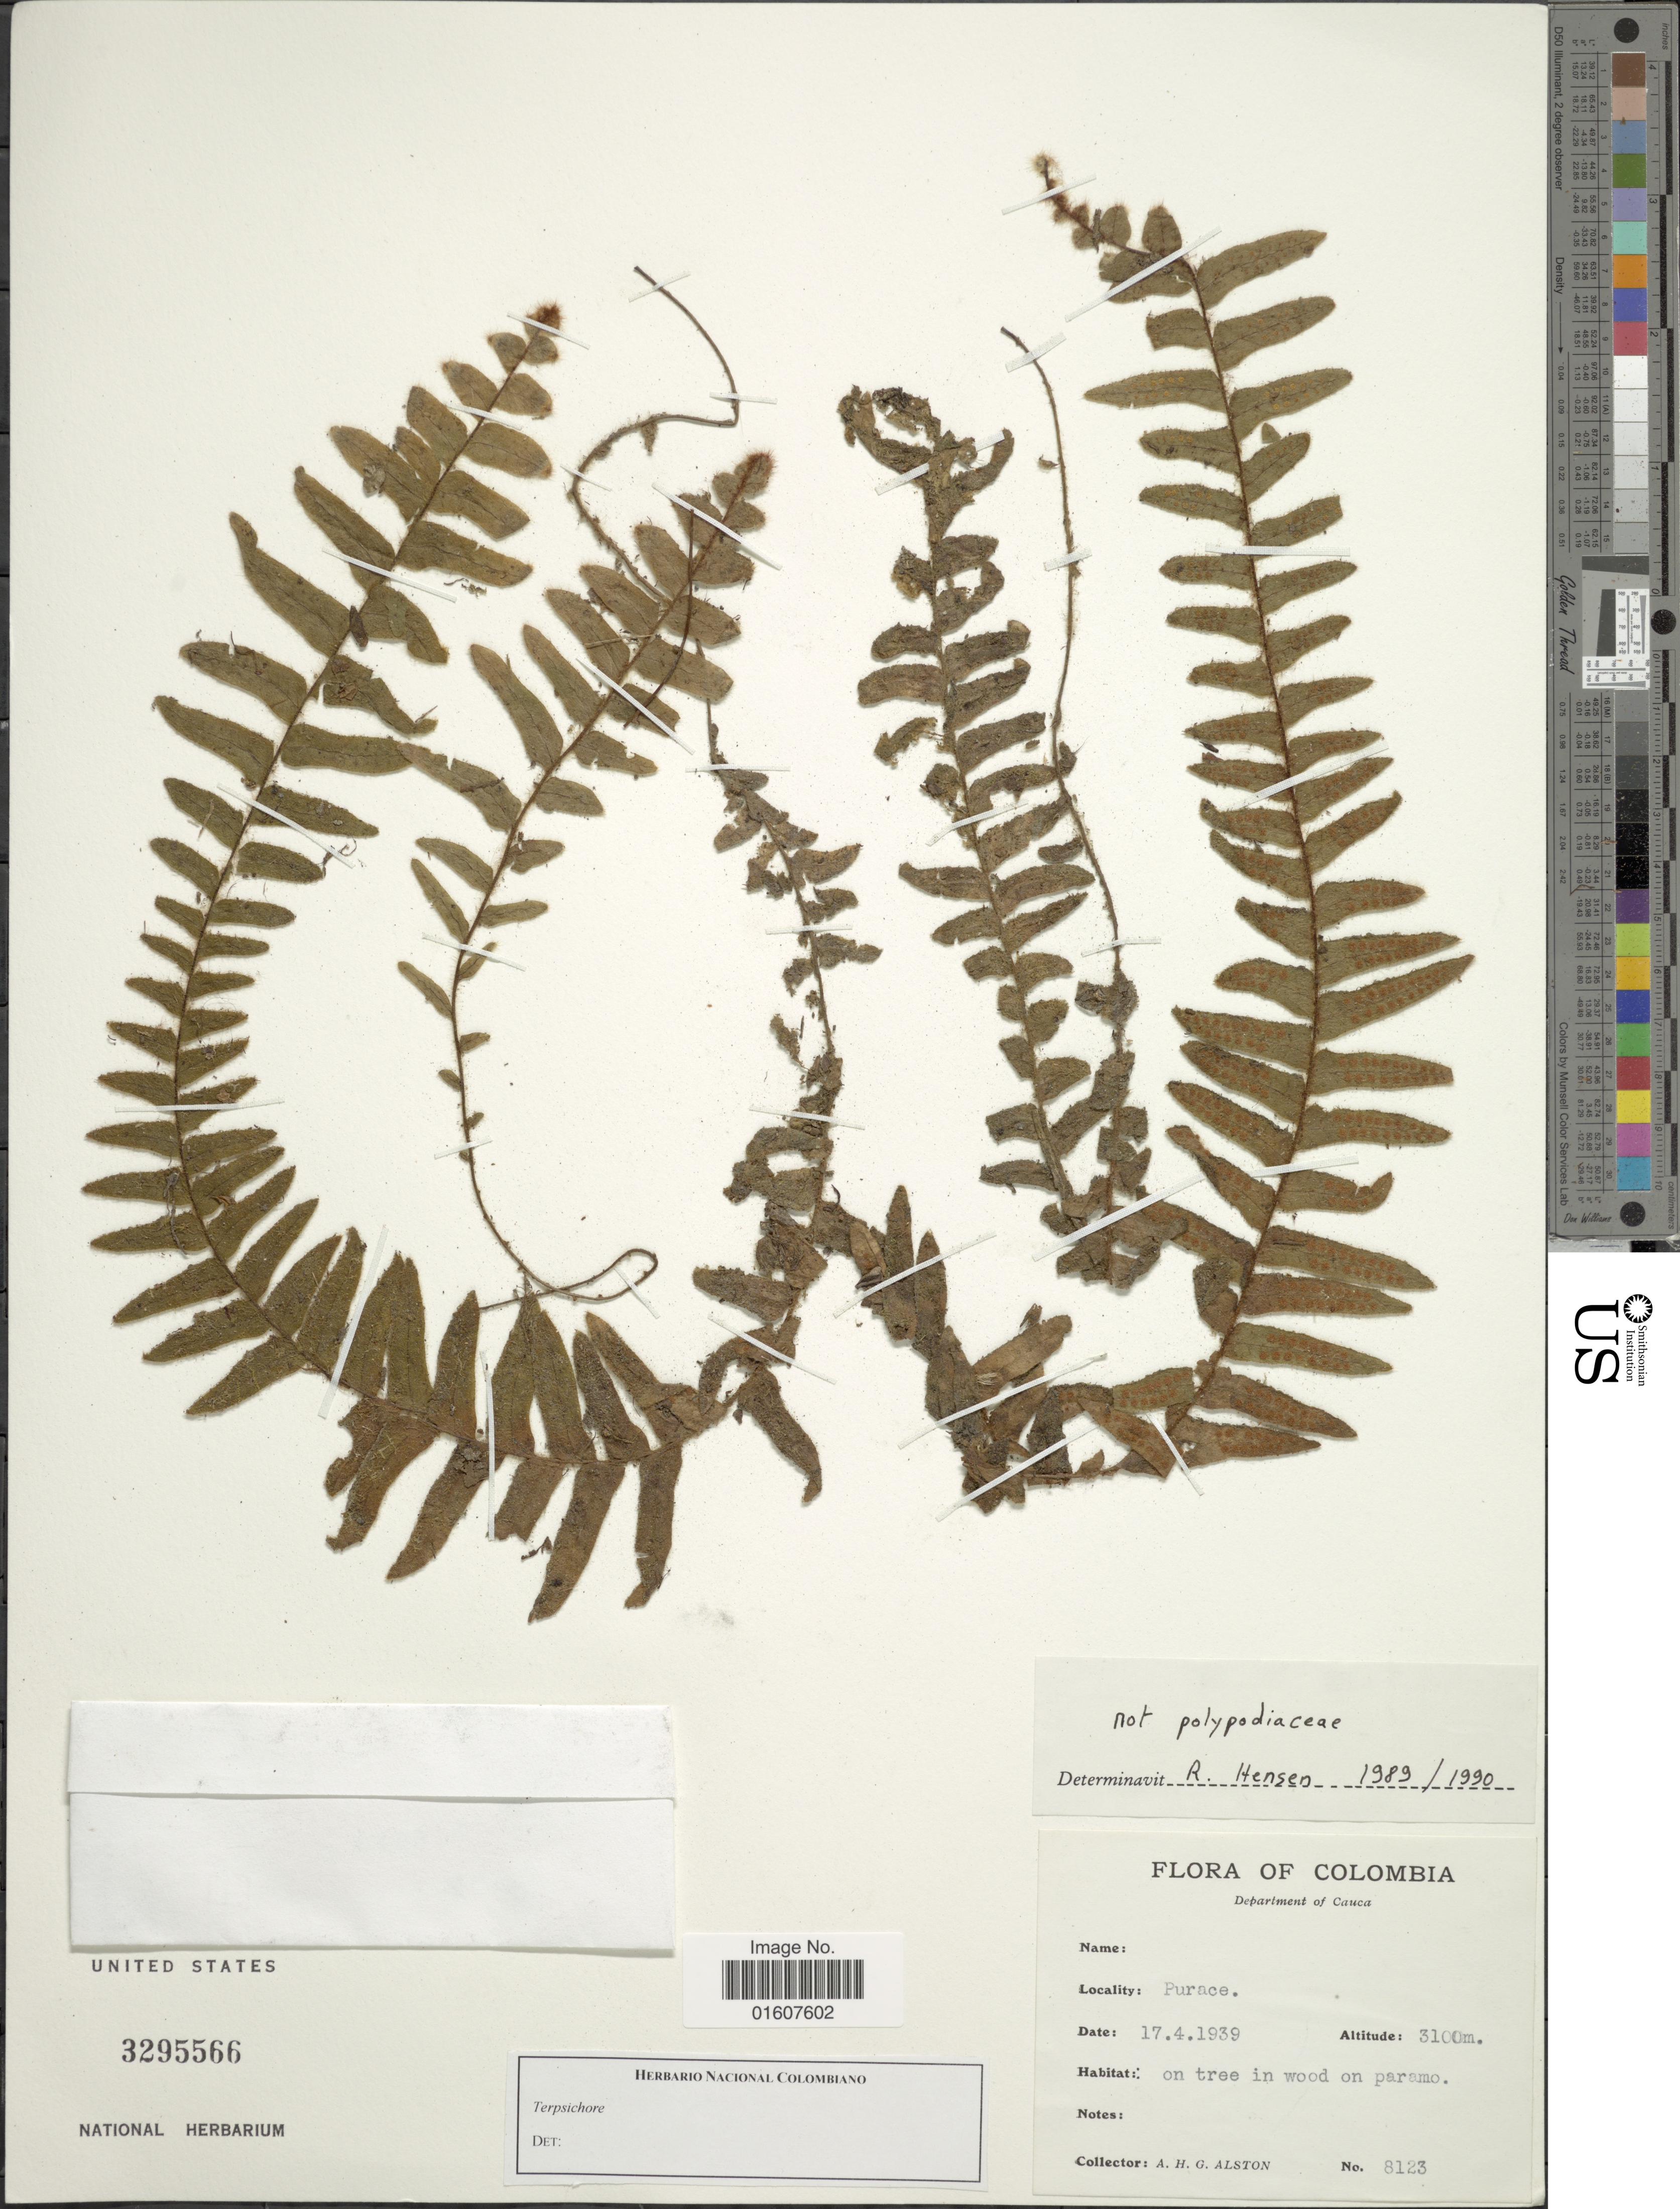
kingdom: Plantae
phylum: Tracheophyta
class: Polypodiopsida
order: Polypodiales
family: Polypodiaceae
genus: Terpsichore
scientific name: Terpsichore sp.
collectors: A. H. Alston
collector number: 8123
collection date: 1939-04-17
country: Colombia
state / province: Cauca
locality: Department of Cauca, Purace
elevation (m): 3100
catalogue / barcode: US 3295566